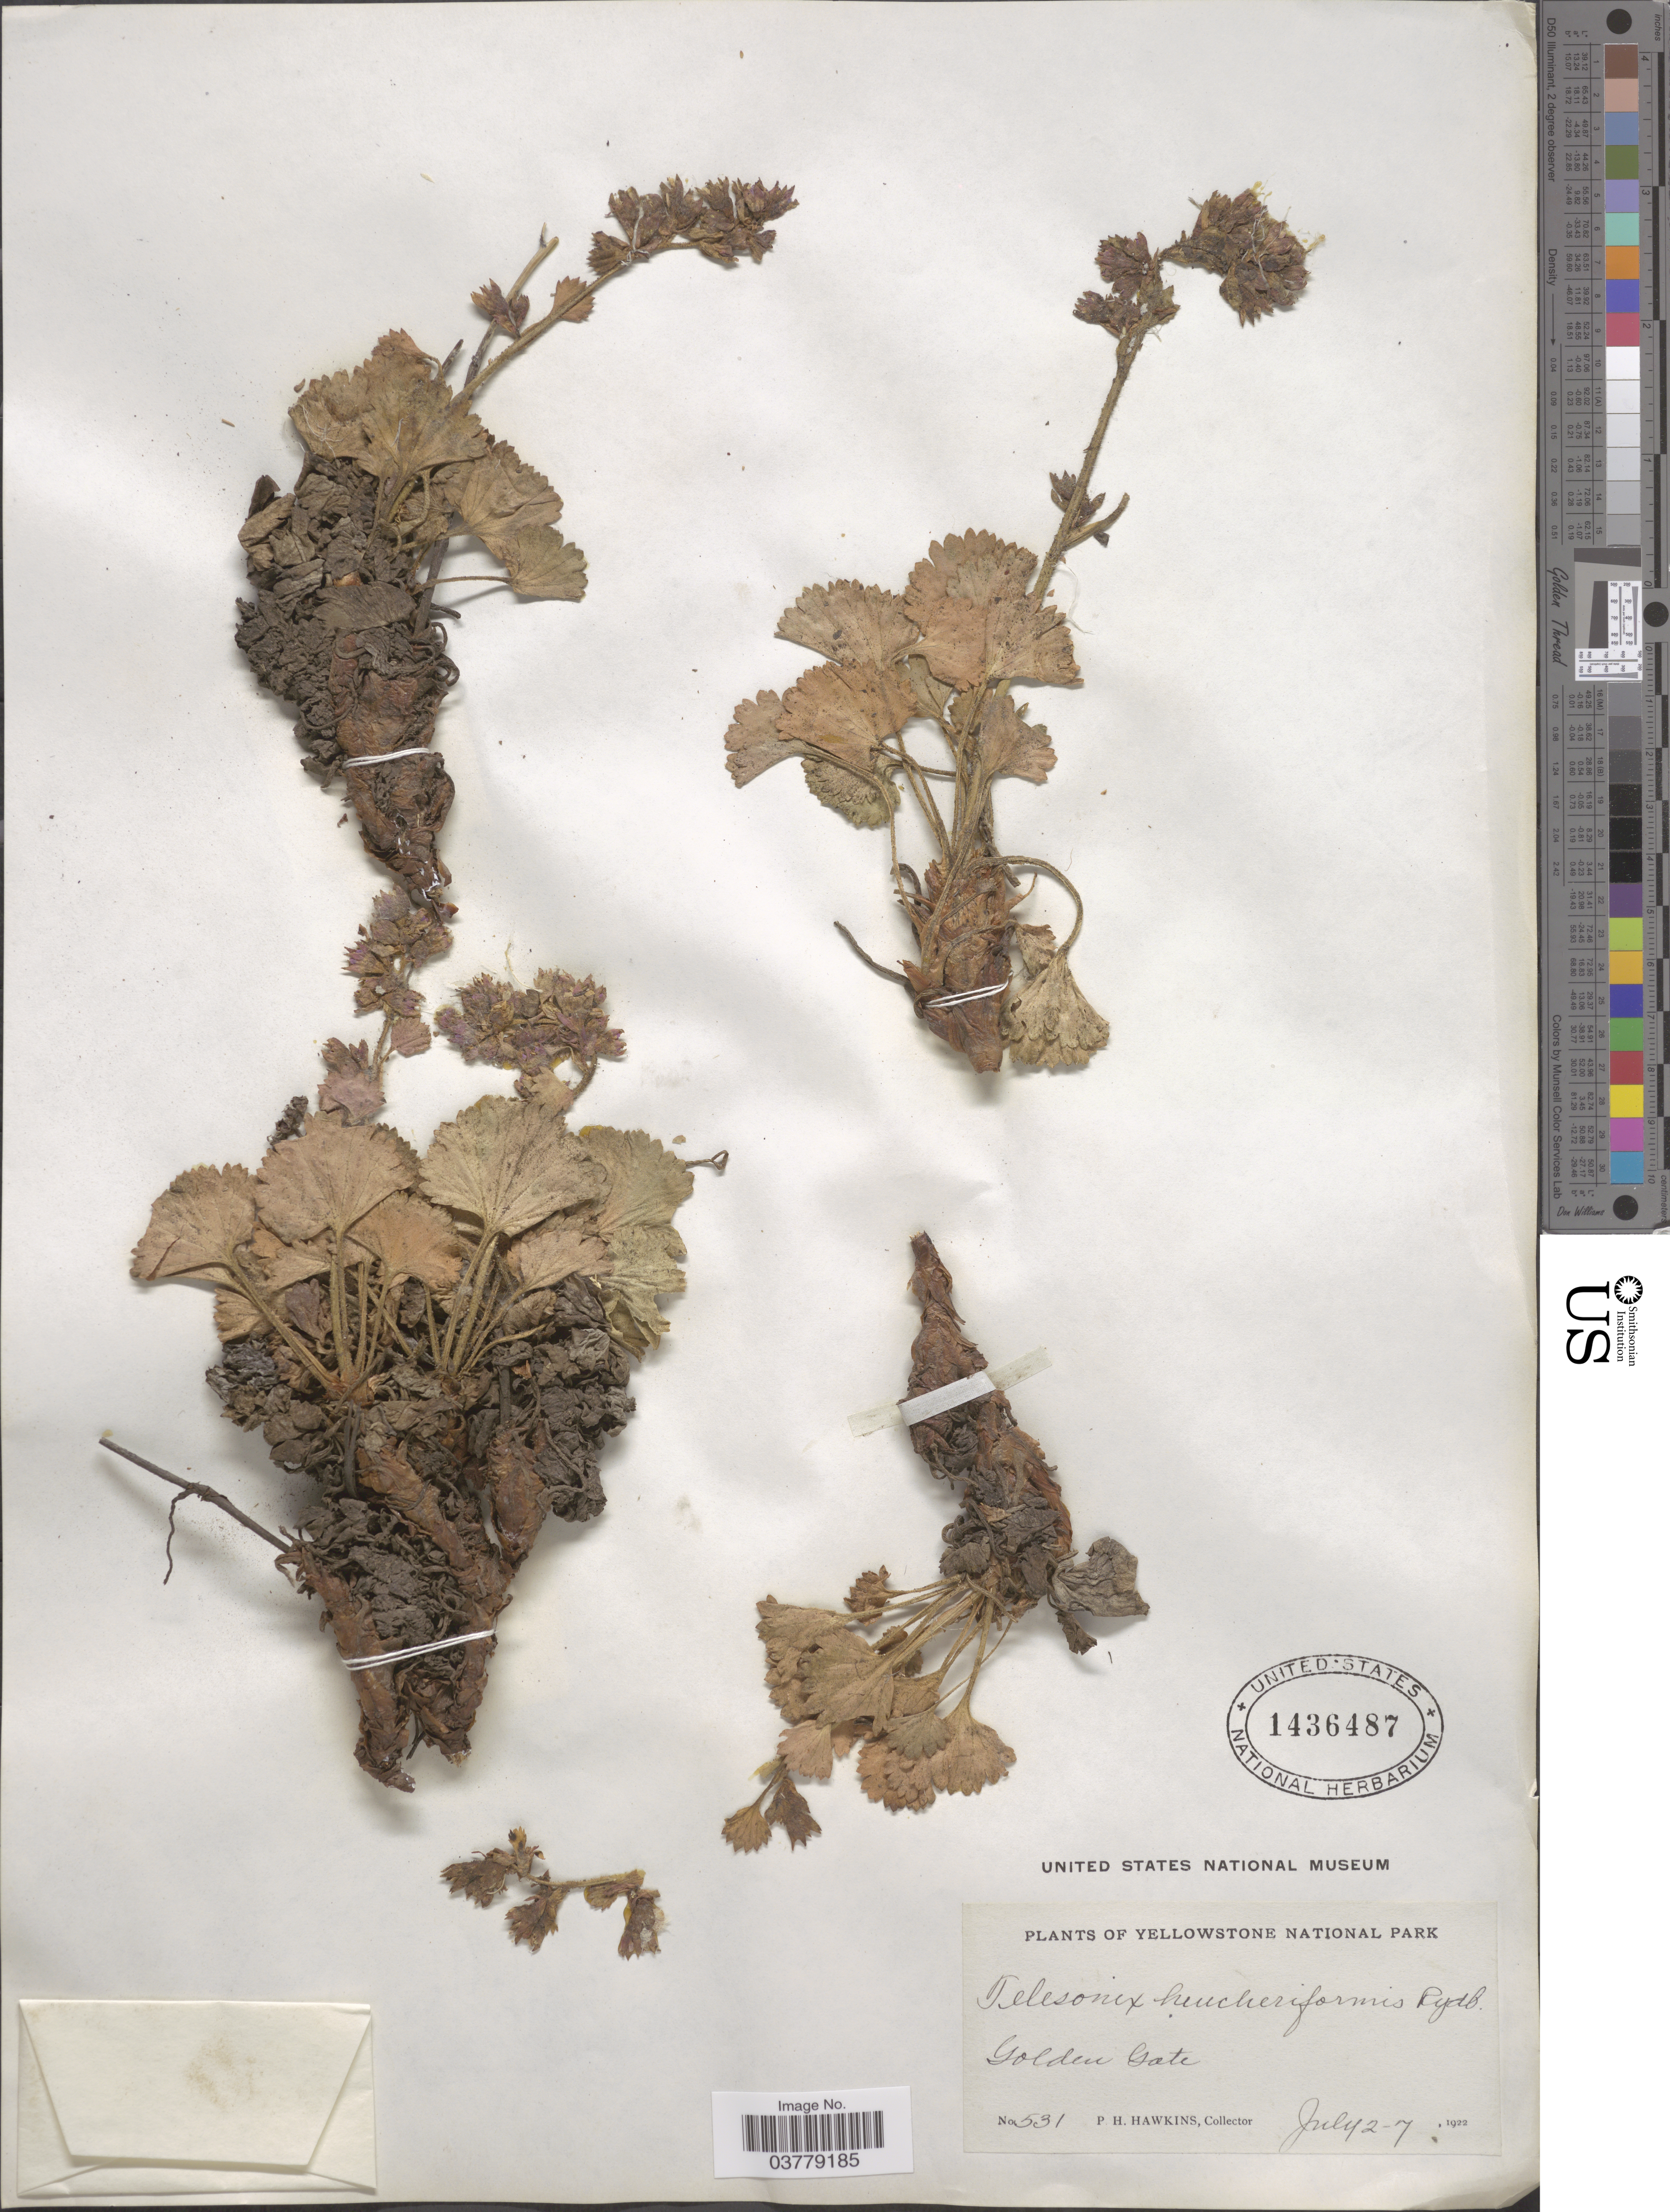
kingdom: Plantae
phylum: Tracheophyta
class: Magnoliopsida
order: Saxifragales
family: Saxifragaceae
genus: Telesonix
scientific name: Telesonix heucheriformis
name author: (Rydb.) Rydb.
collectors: P. Hawkins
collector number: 531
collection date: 1922-07-02/1922-07-07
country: United States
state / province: Wyoming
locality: Yellowstone National Park. Golden Gate.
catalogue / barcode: US 1436487